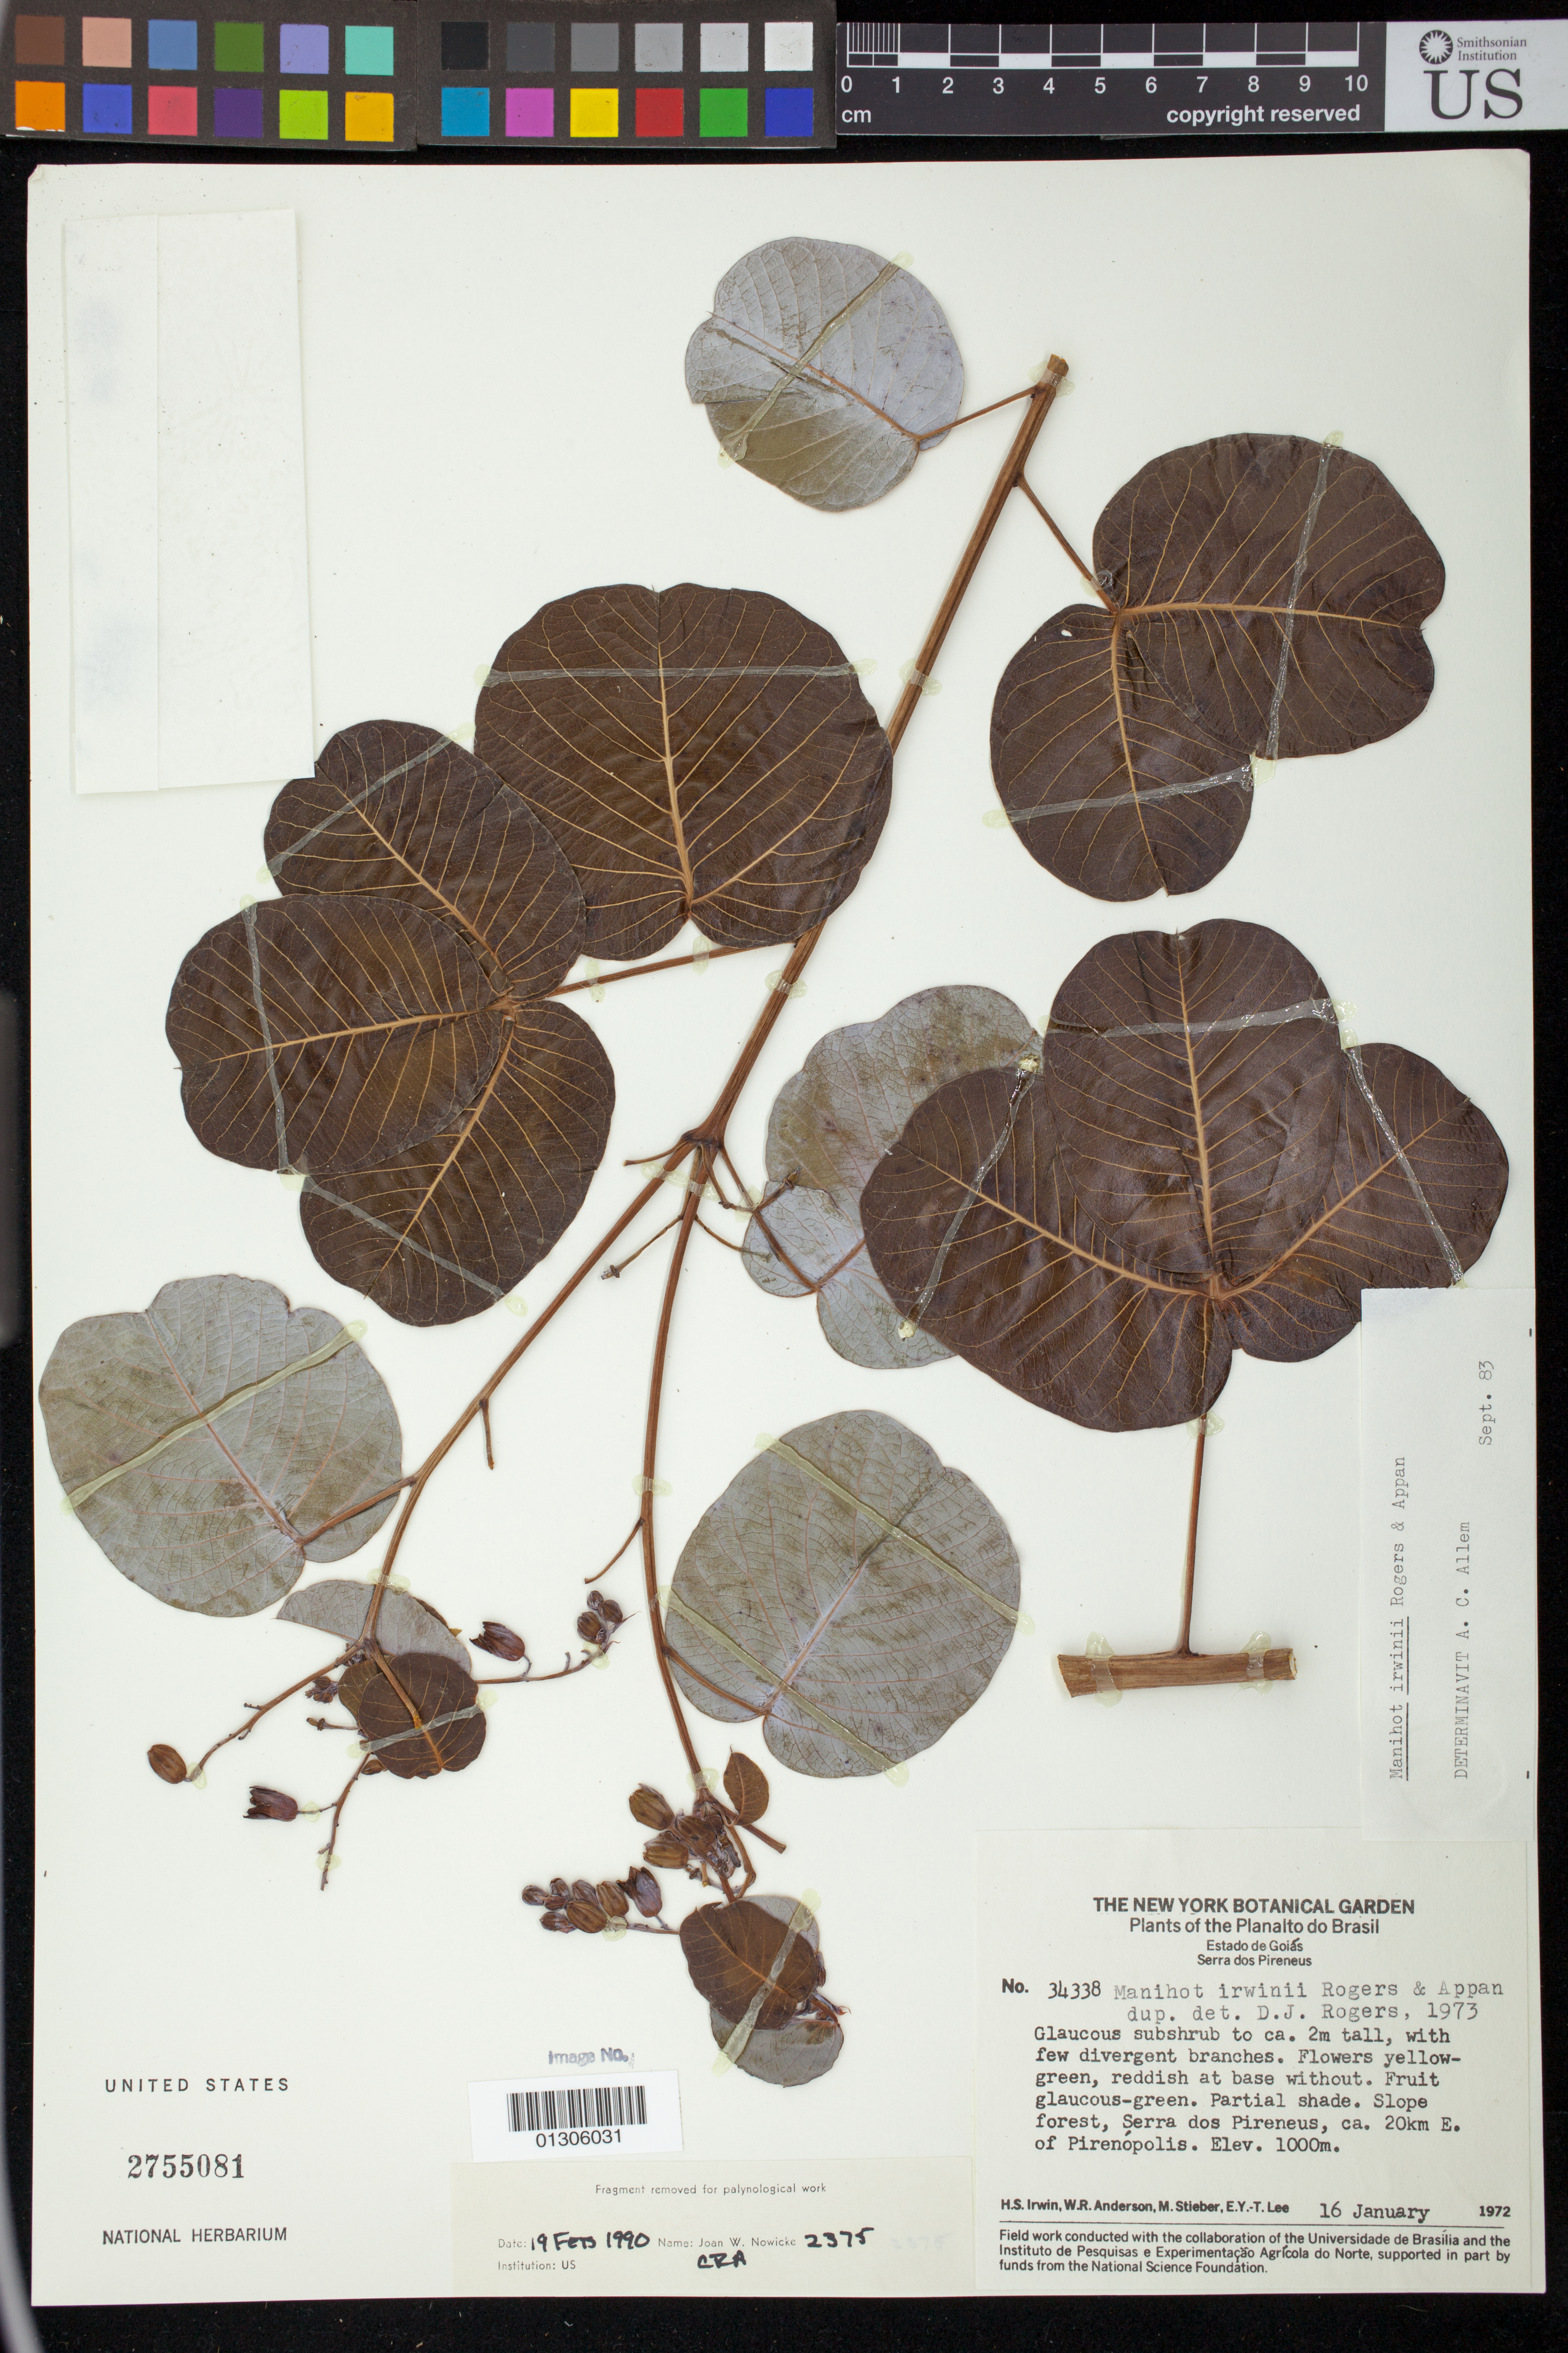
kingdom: Plantae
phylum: Tracheophyta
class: Magnoliopsida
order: Malpighiales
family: Euphorbiaceae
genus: Manihot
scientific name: Manihot irwinii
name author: D.J. Rogers & Appan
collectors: H. Irwin, W. R. Anderson, M. Stieber & E. Y. T. Lee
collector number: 34338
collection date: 1972-01-16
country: Brazil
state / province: Goiás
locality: Serra dos Pireneus,ca. 20km E. of Pirenópolis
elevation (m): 1000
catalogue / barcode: US 2755081